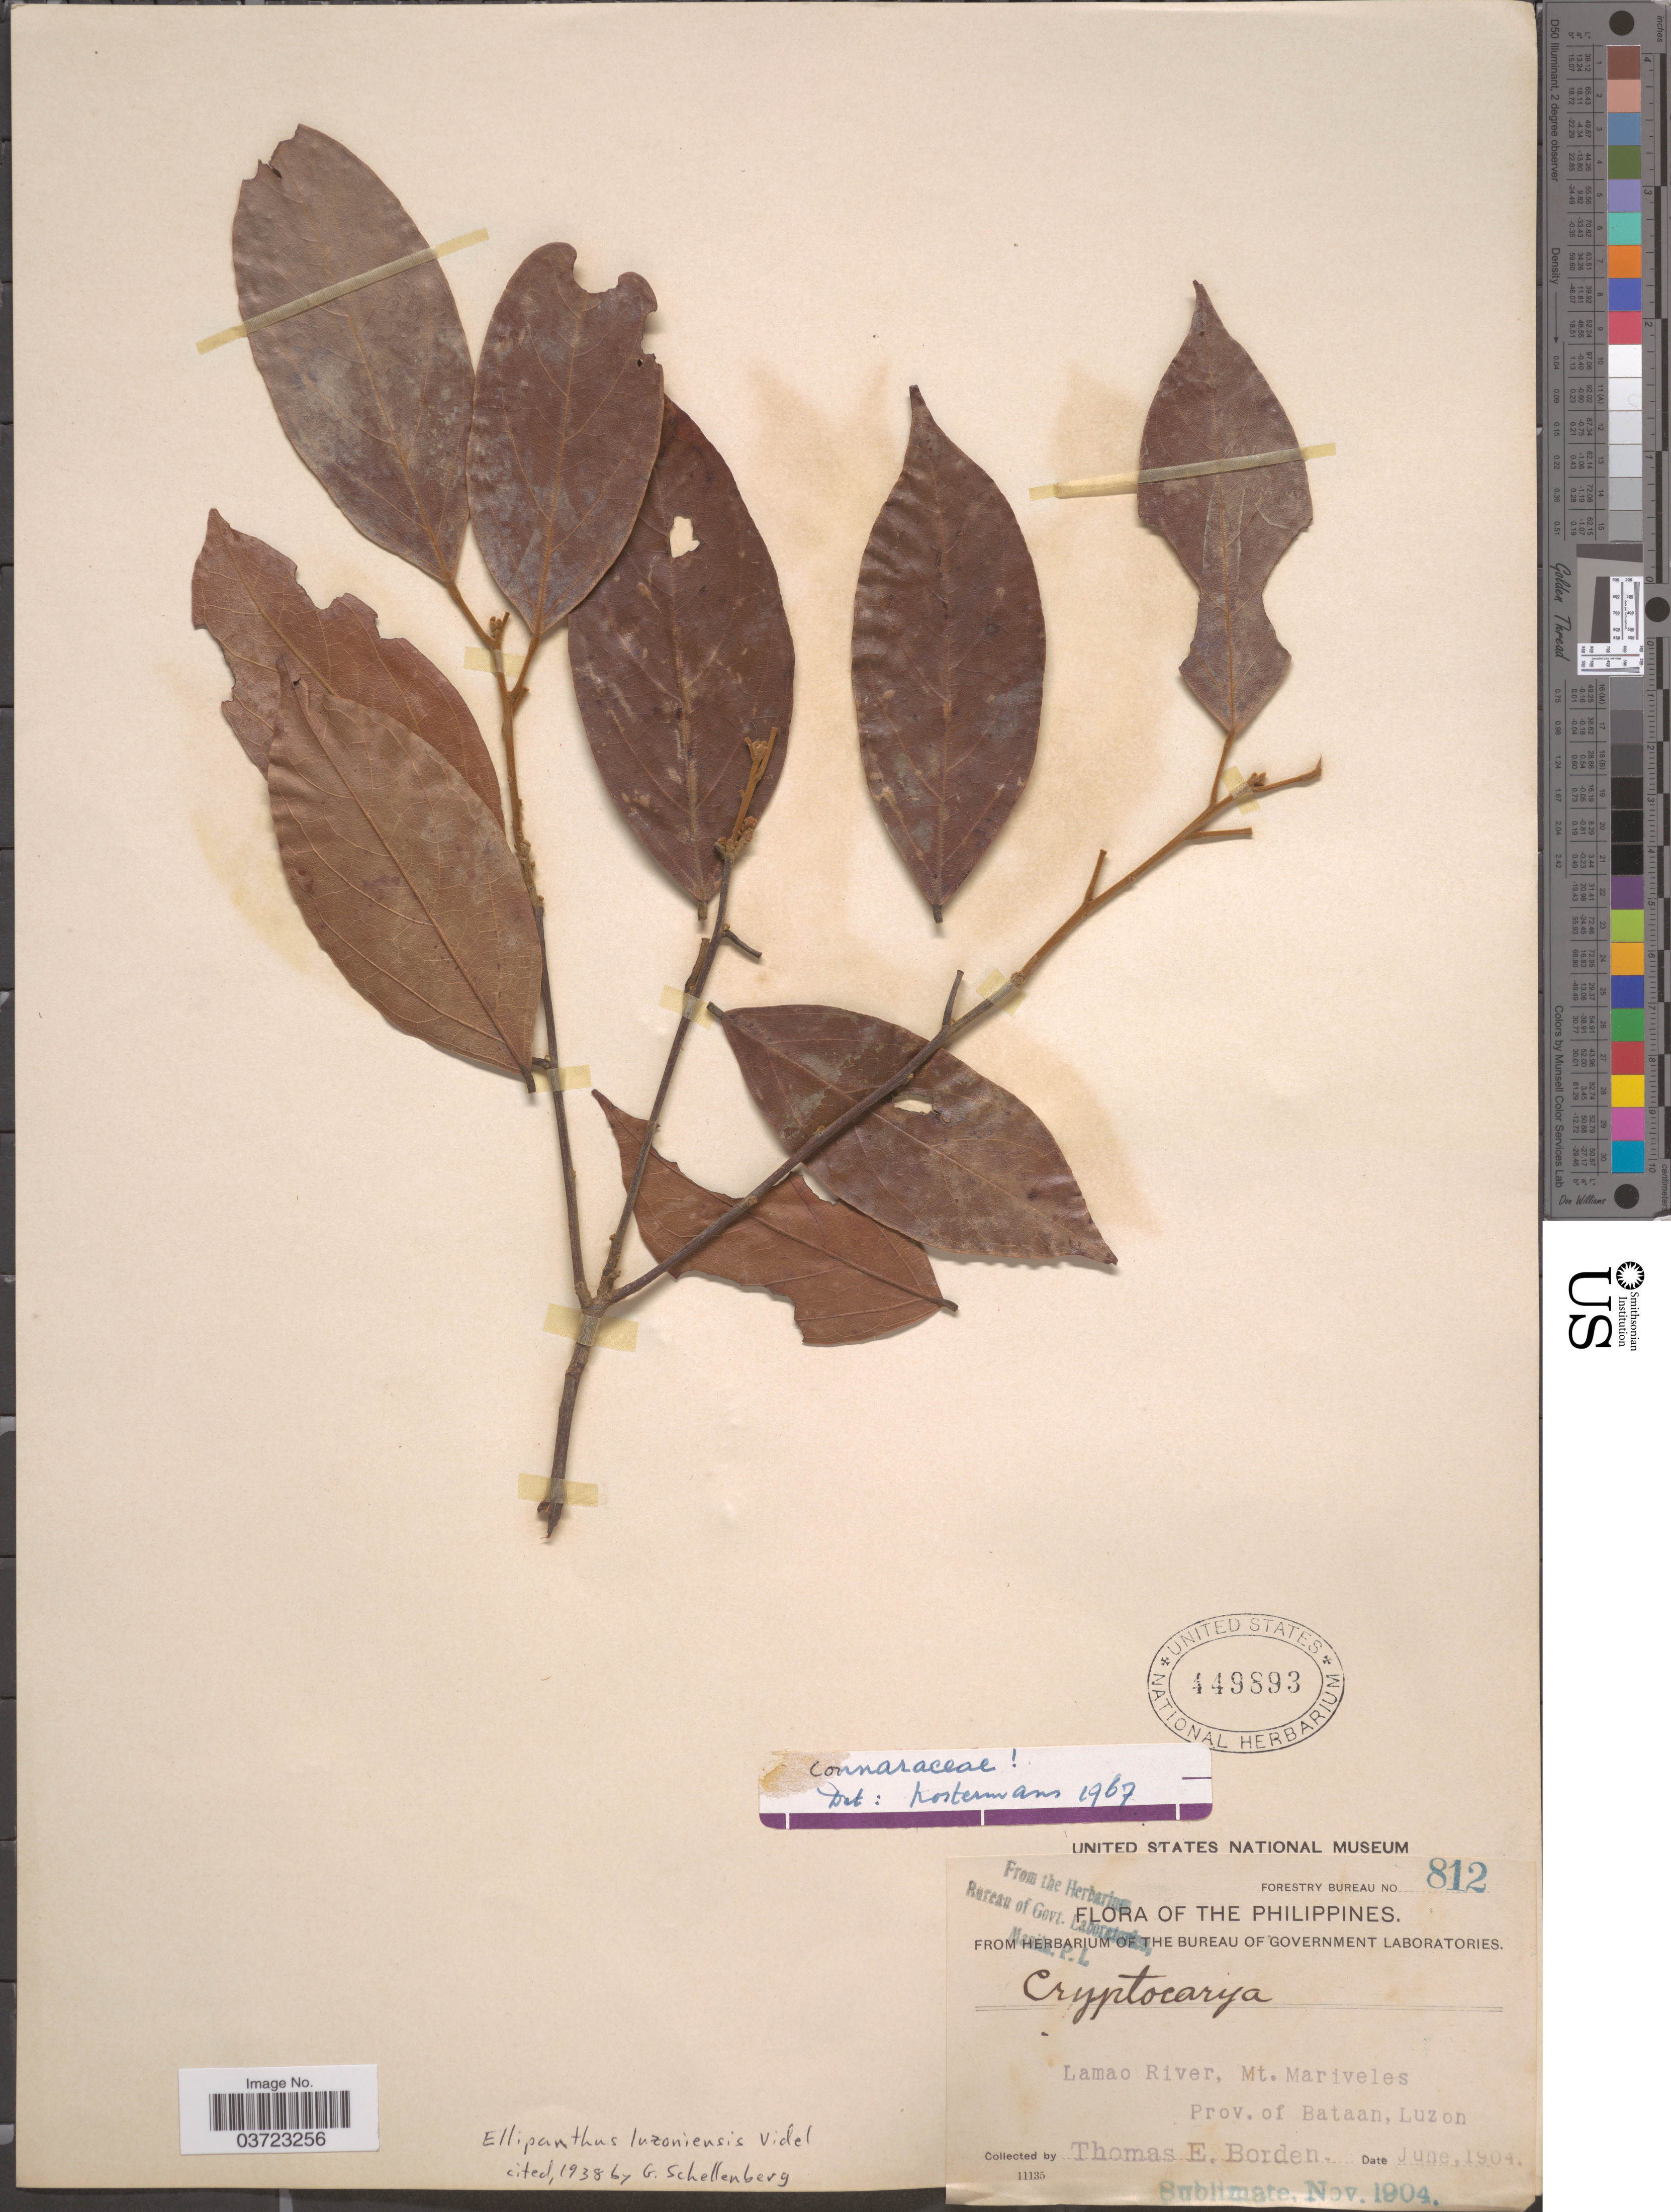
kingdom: Plantae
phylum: Tracheophyta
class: Magnoliopsida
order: Oxalidales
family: Connaraceae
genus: Ellipanthus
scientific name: Ellipanthus luzoniensis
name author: S. Vidal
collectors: T. E. Borden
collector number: Forestry Bureau 812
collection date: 1904-06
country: Philippines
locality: Lamao River, Mt. Mariveles, Prov. of Bataan, Luzon.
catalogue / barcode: US 449893